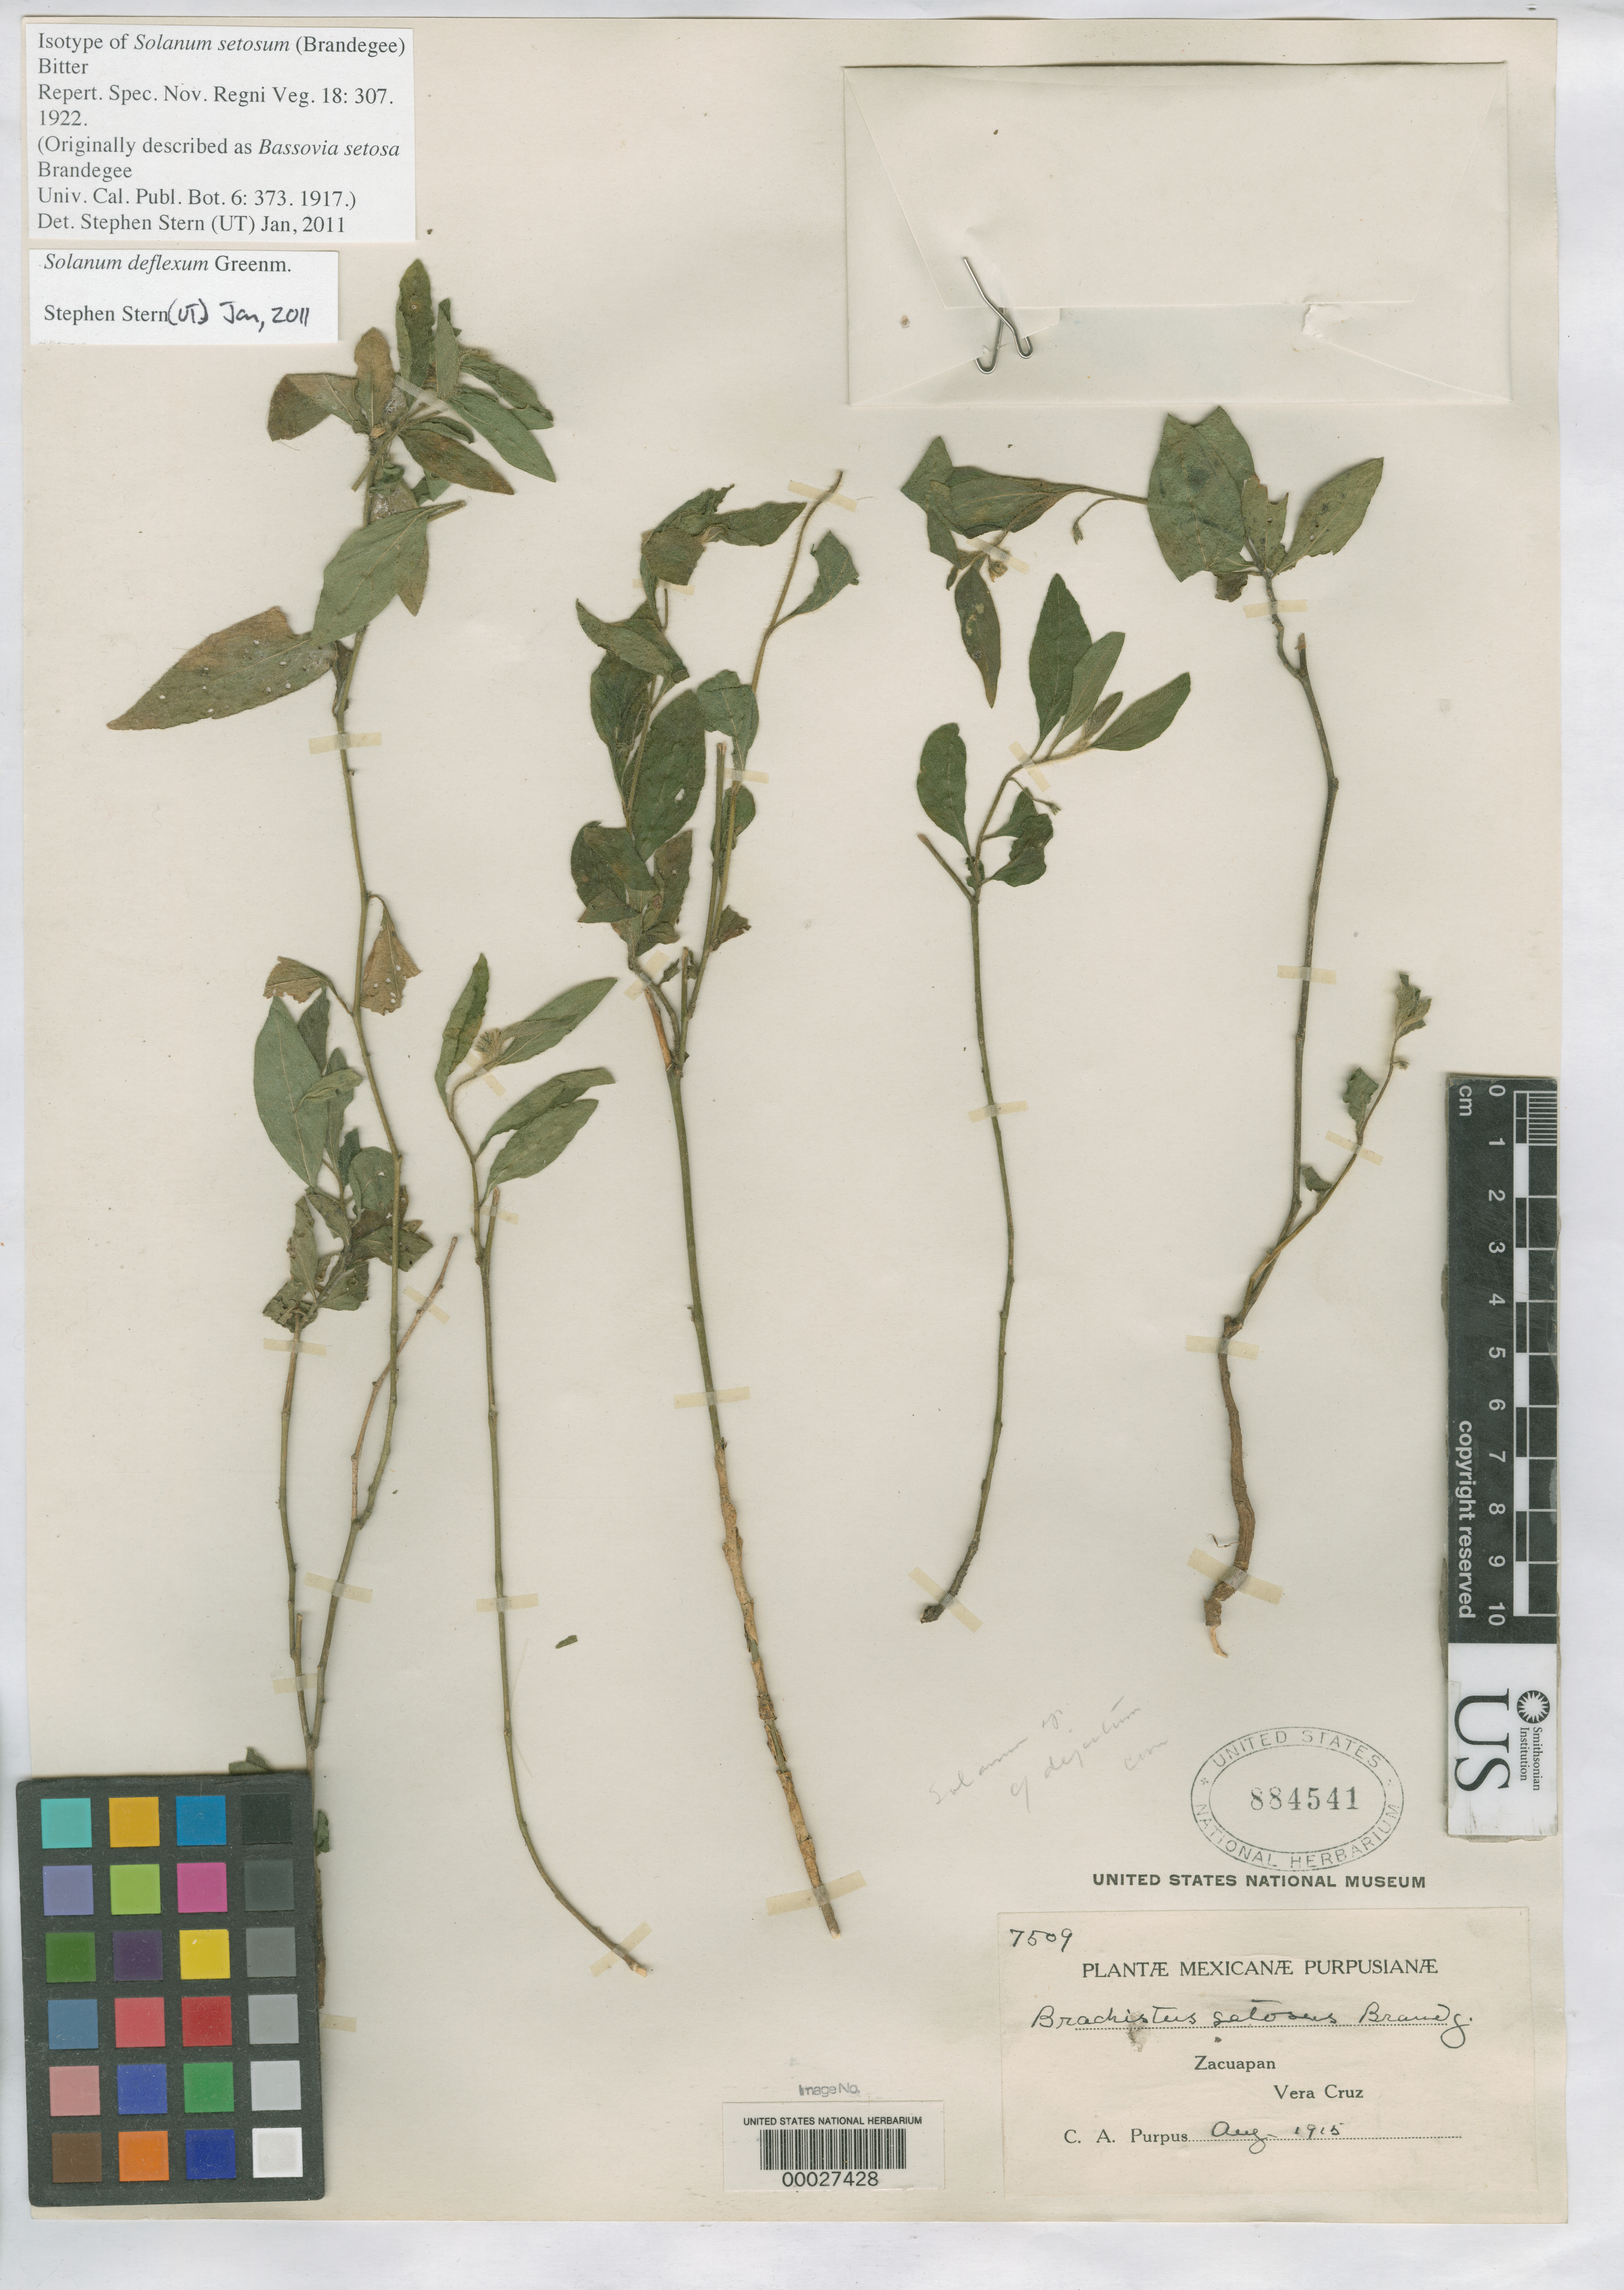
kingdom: Plantae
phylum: Tracheophyta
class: Magnoliopsida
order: Solanales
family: Solanaceae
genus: Bassovia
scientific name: Bassovia setosa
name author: Brandegee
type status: Isotype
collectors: C. A. Purpus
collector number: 7509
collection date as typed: Aug 1915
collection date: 1915-08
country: Mexico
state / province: Veracruz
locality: Zacuapan.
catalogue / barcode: US 884541